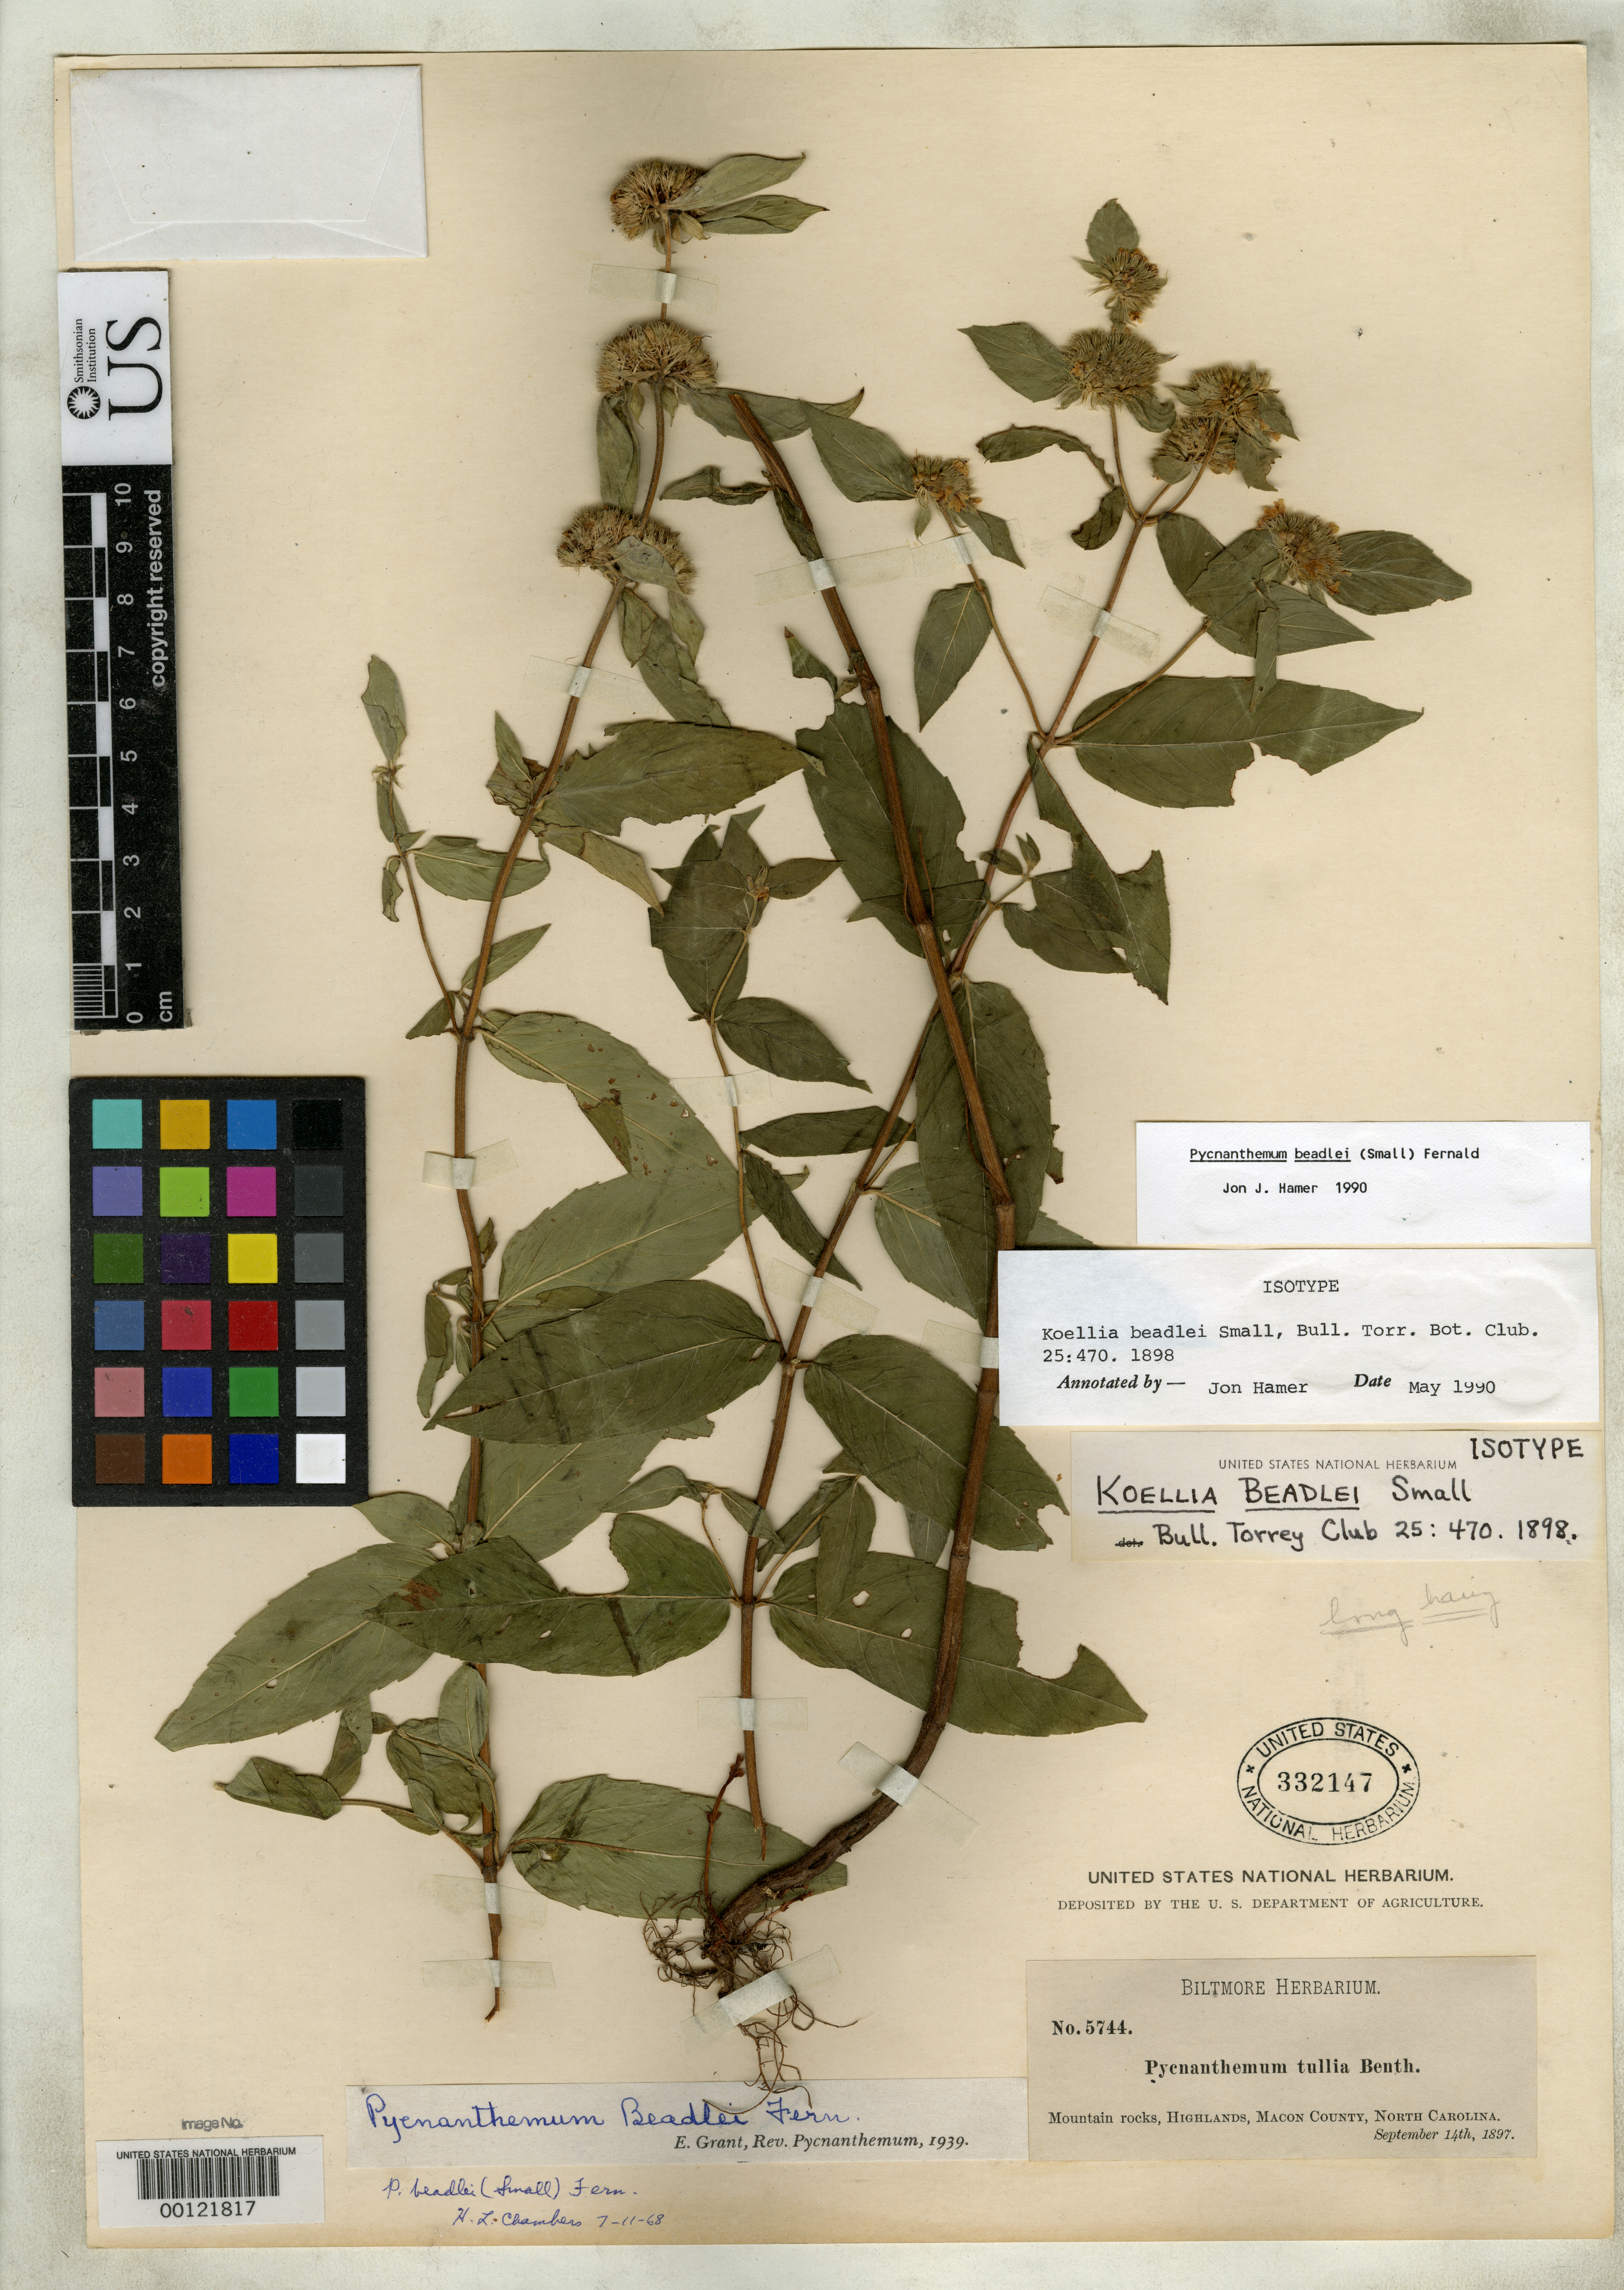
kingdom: Plantae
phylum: Tracheophyta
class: Magnoliopsida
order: Lamiales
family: Lamiaceae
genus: Koellia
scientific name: Koellia beadlei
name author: Small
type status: Isotype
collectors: ex herb. Biltmore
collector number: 5744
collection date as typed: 14 Sep 1897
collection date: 1897-09-14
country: United States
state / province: North Carolina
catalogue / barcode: US 332147